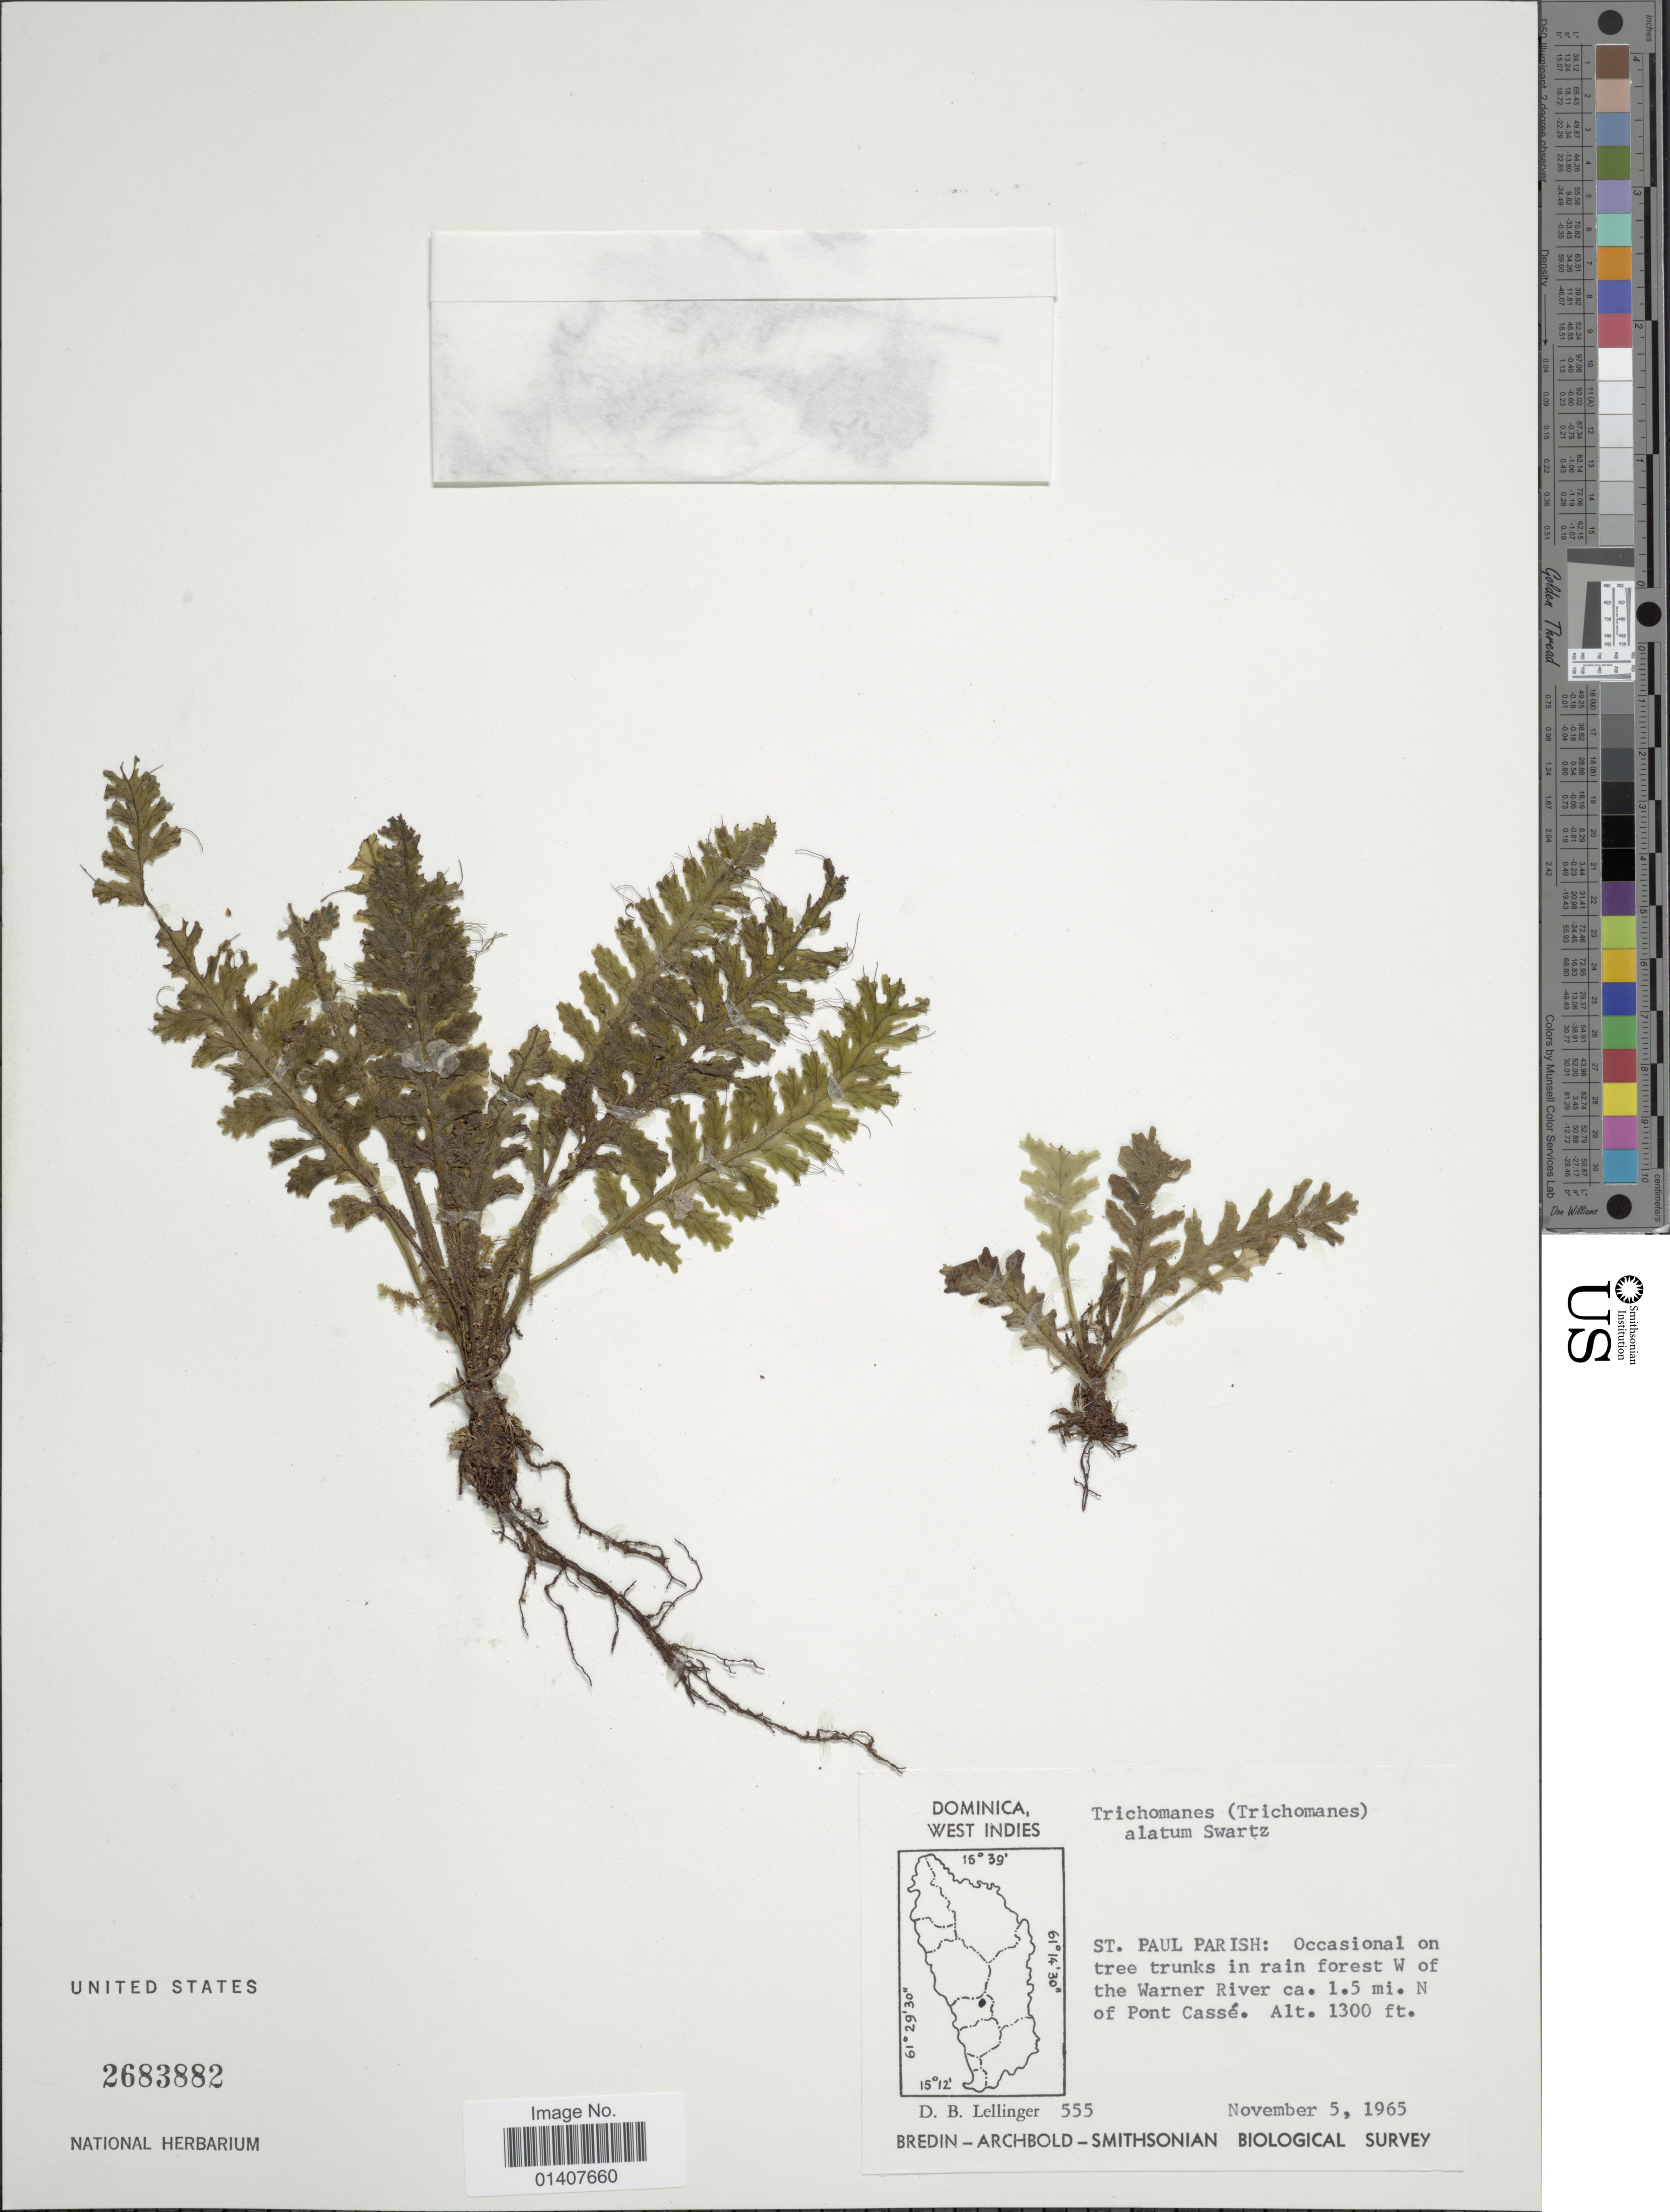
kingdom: Plantae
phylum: Tracheophyta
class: Polypodiopsida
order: Hymenophyllales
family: Hymenophyllaceae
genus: Trichomanes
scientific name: Trichomanes alatum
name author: Sw.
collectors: D. B. Lellinger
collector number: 555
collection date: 1965-11-05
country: Dominica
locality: Dominica, West Indies, St. Paul Parish: occasional on tree trunks in rain forest W of the Warner River ca. 1.5mi. N of Pont Cassé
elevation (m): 396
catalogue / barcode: US 2683882